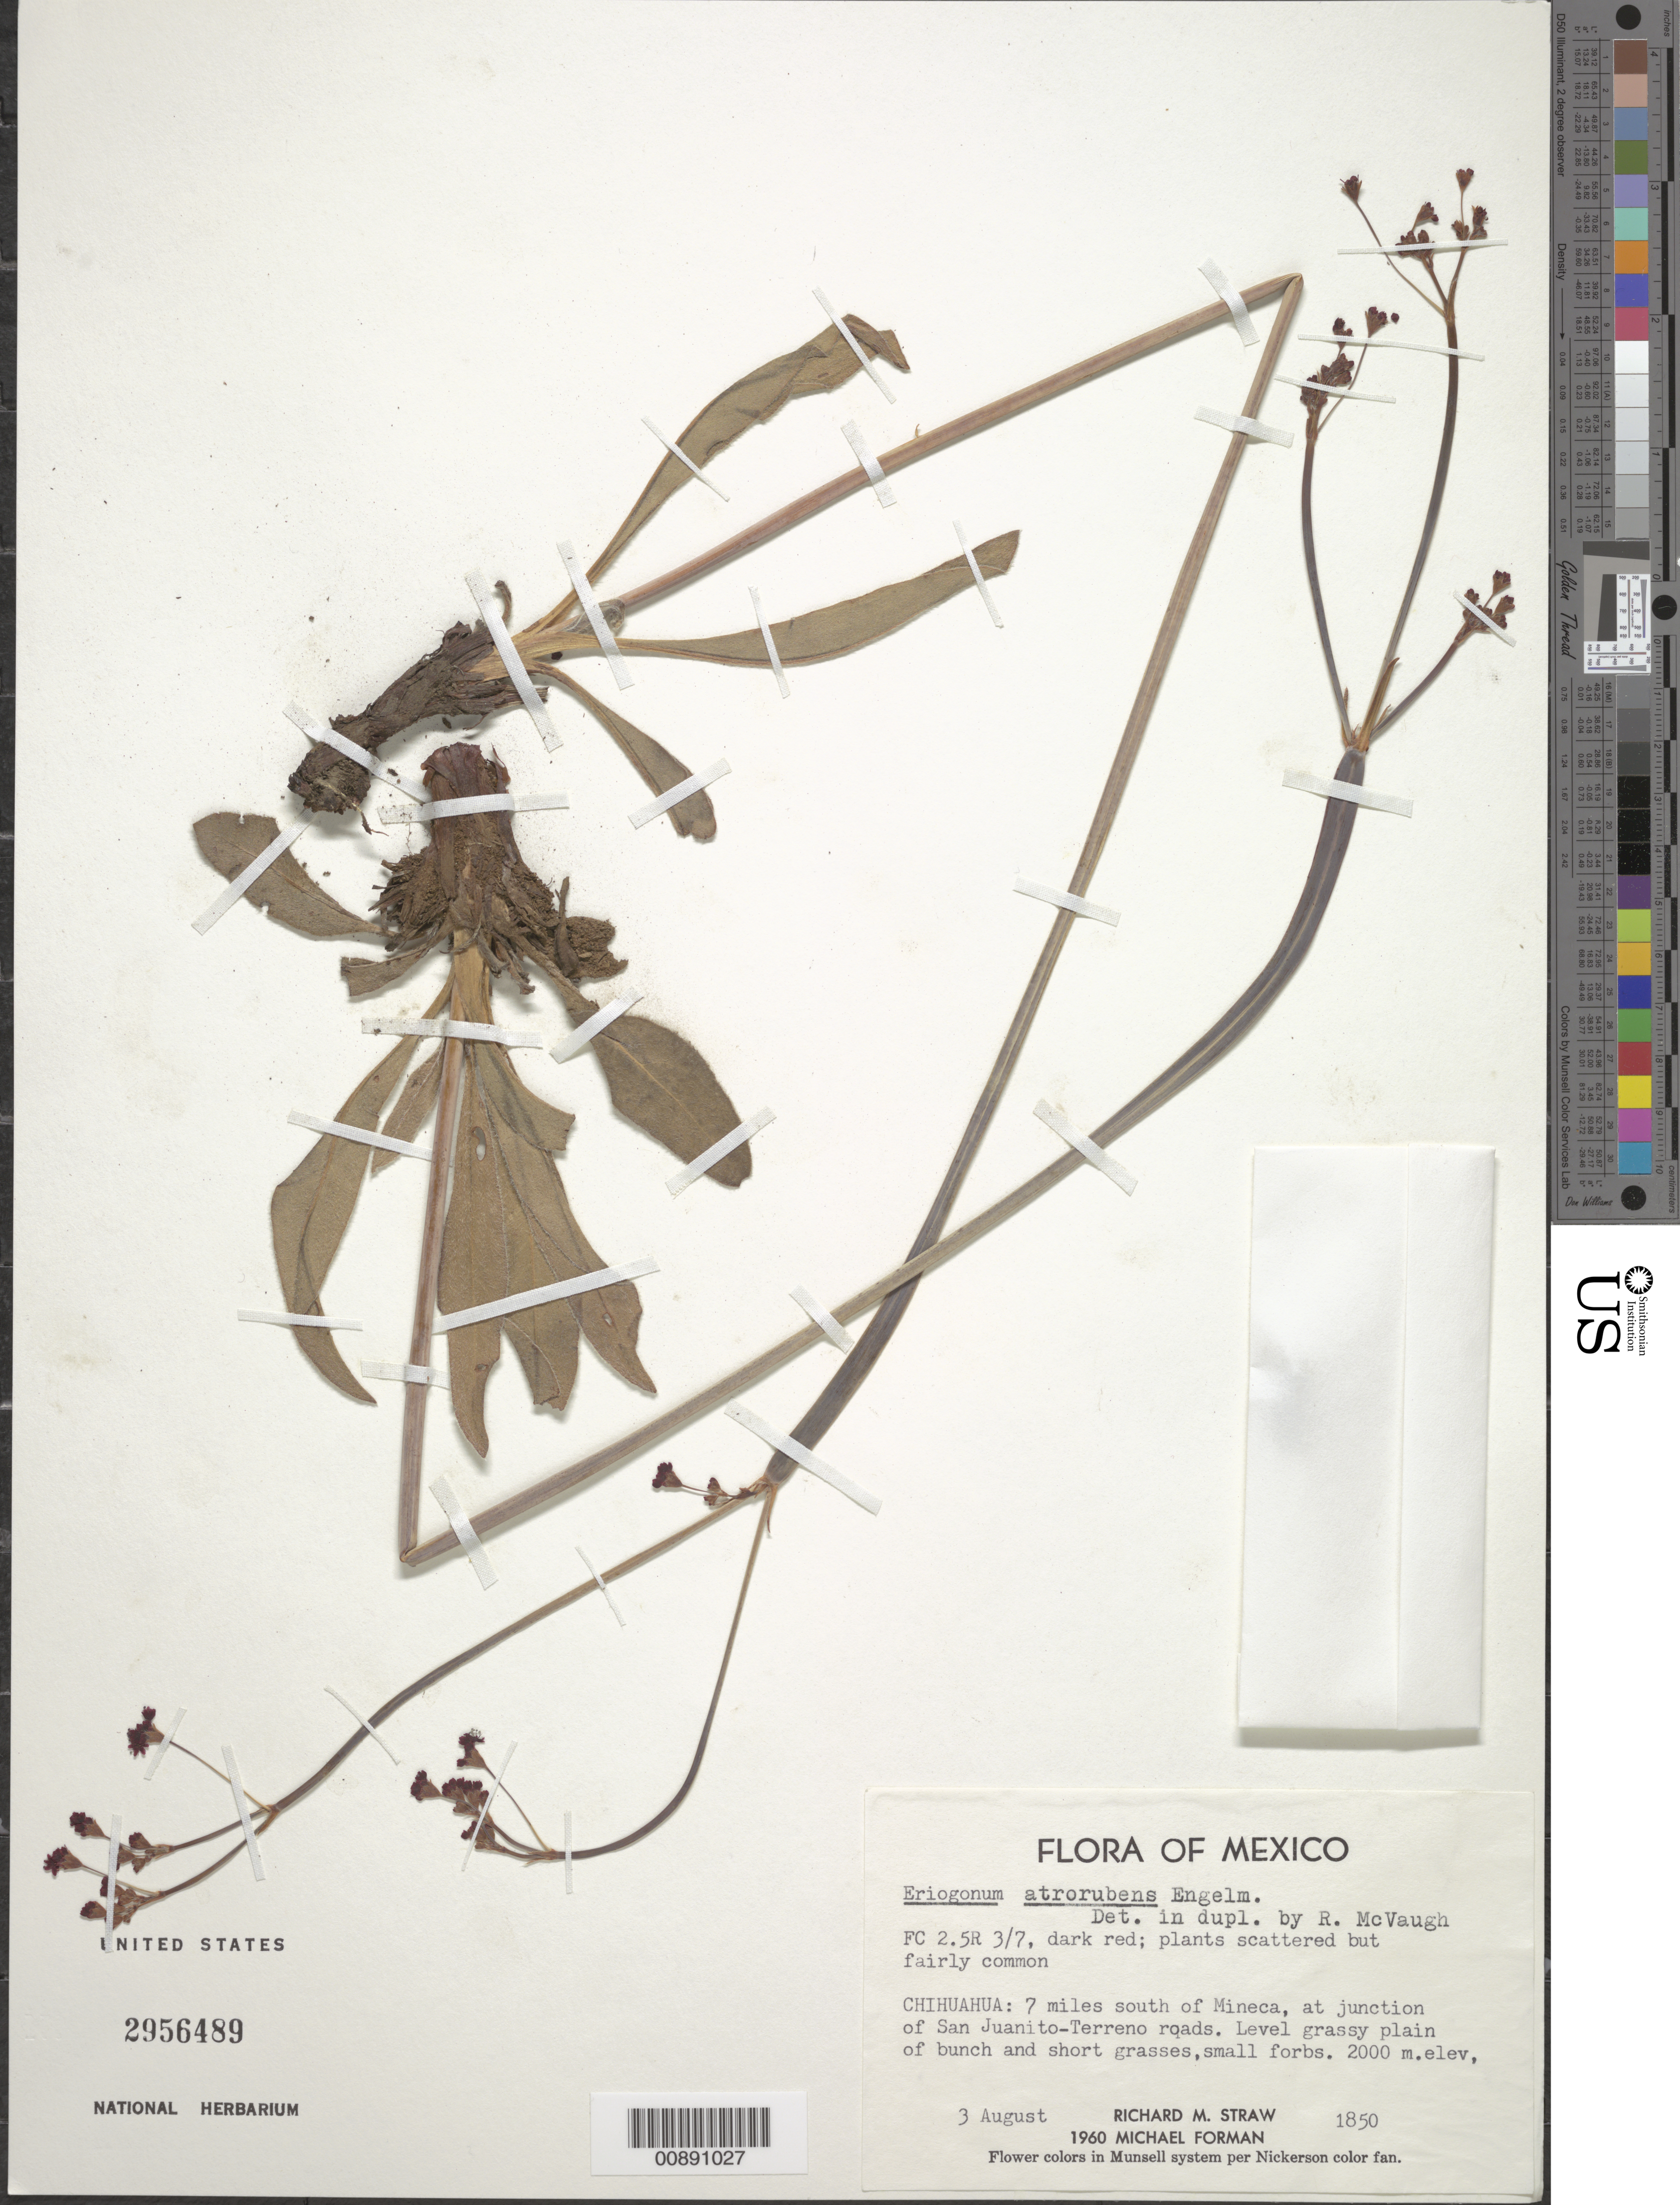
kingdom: Plantae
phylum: Tracheophyta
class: Magnoliopsida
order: Caryophyllales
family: Polygonaceae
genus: Eriogonum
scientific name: Eriogonum atrorubens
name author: Engelm.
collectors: R. M. Straw & Forman, M.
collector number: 1850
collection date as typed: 03 Aug 1960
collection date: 1960-08-03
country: Mexico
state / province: Chihuahua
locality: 7 miles south of Mineca, at junction of San Juanito-Terreno roads.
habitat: Level grassy plain of bunch and short grasses, small forbs.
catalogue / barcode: US 2956489